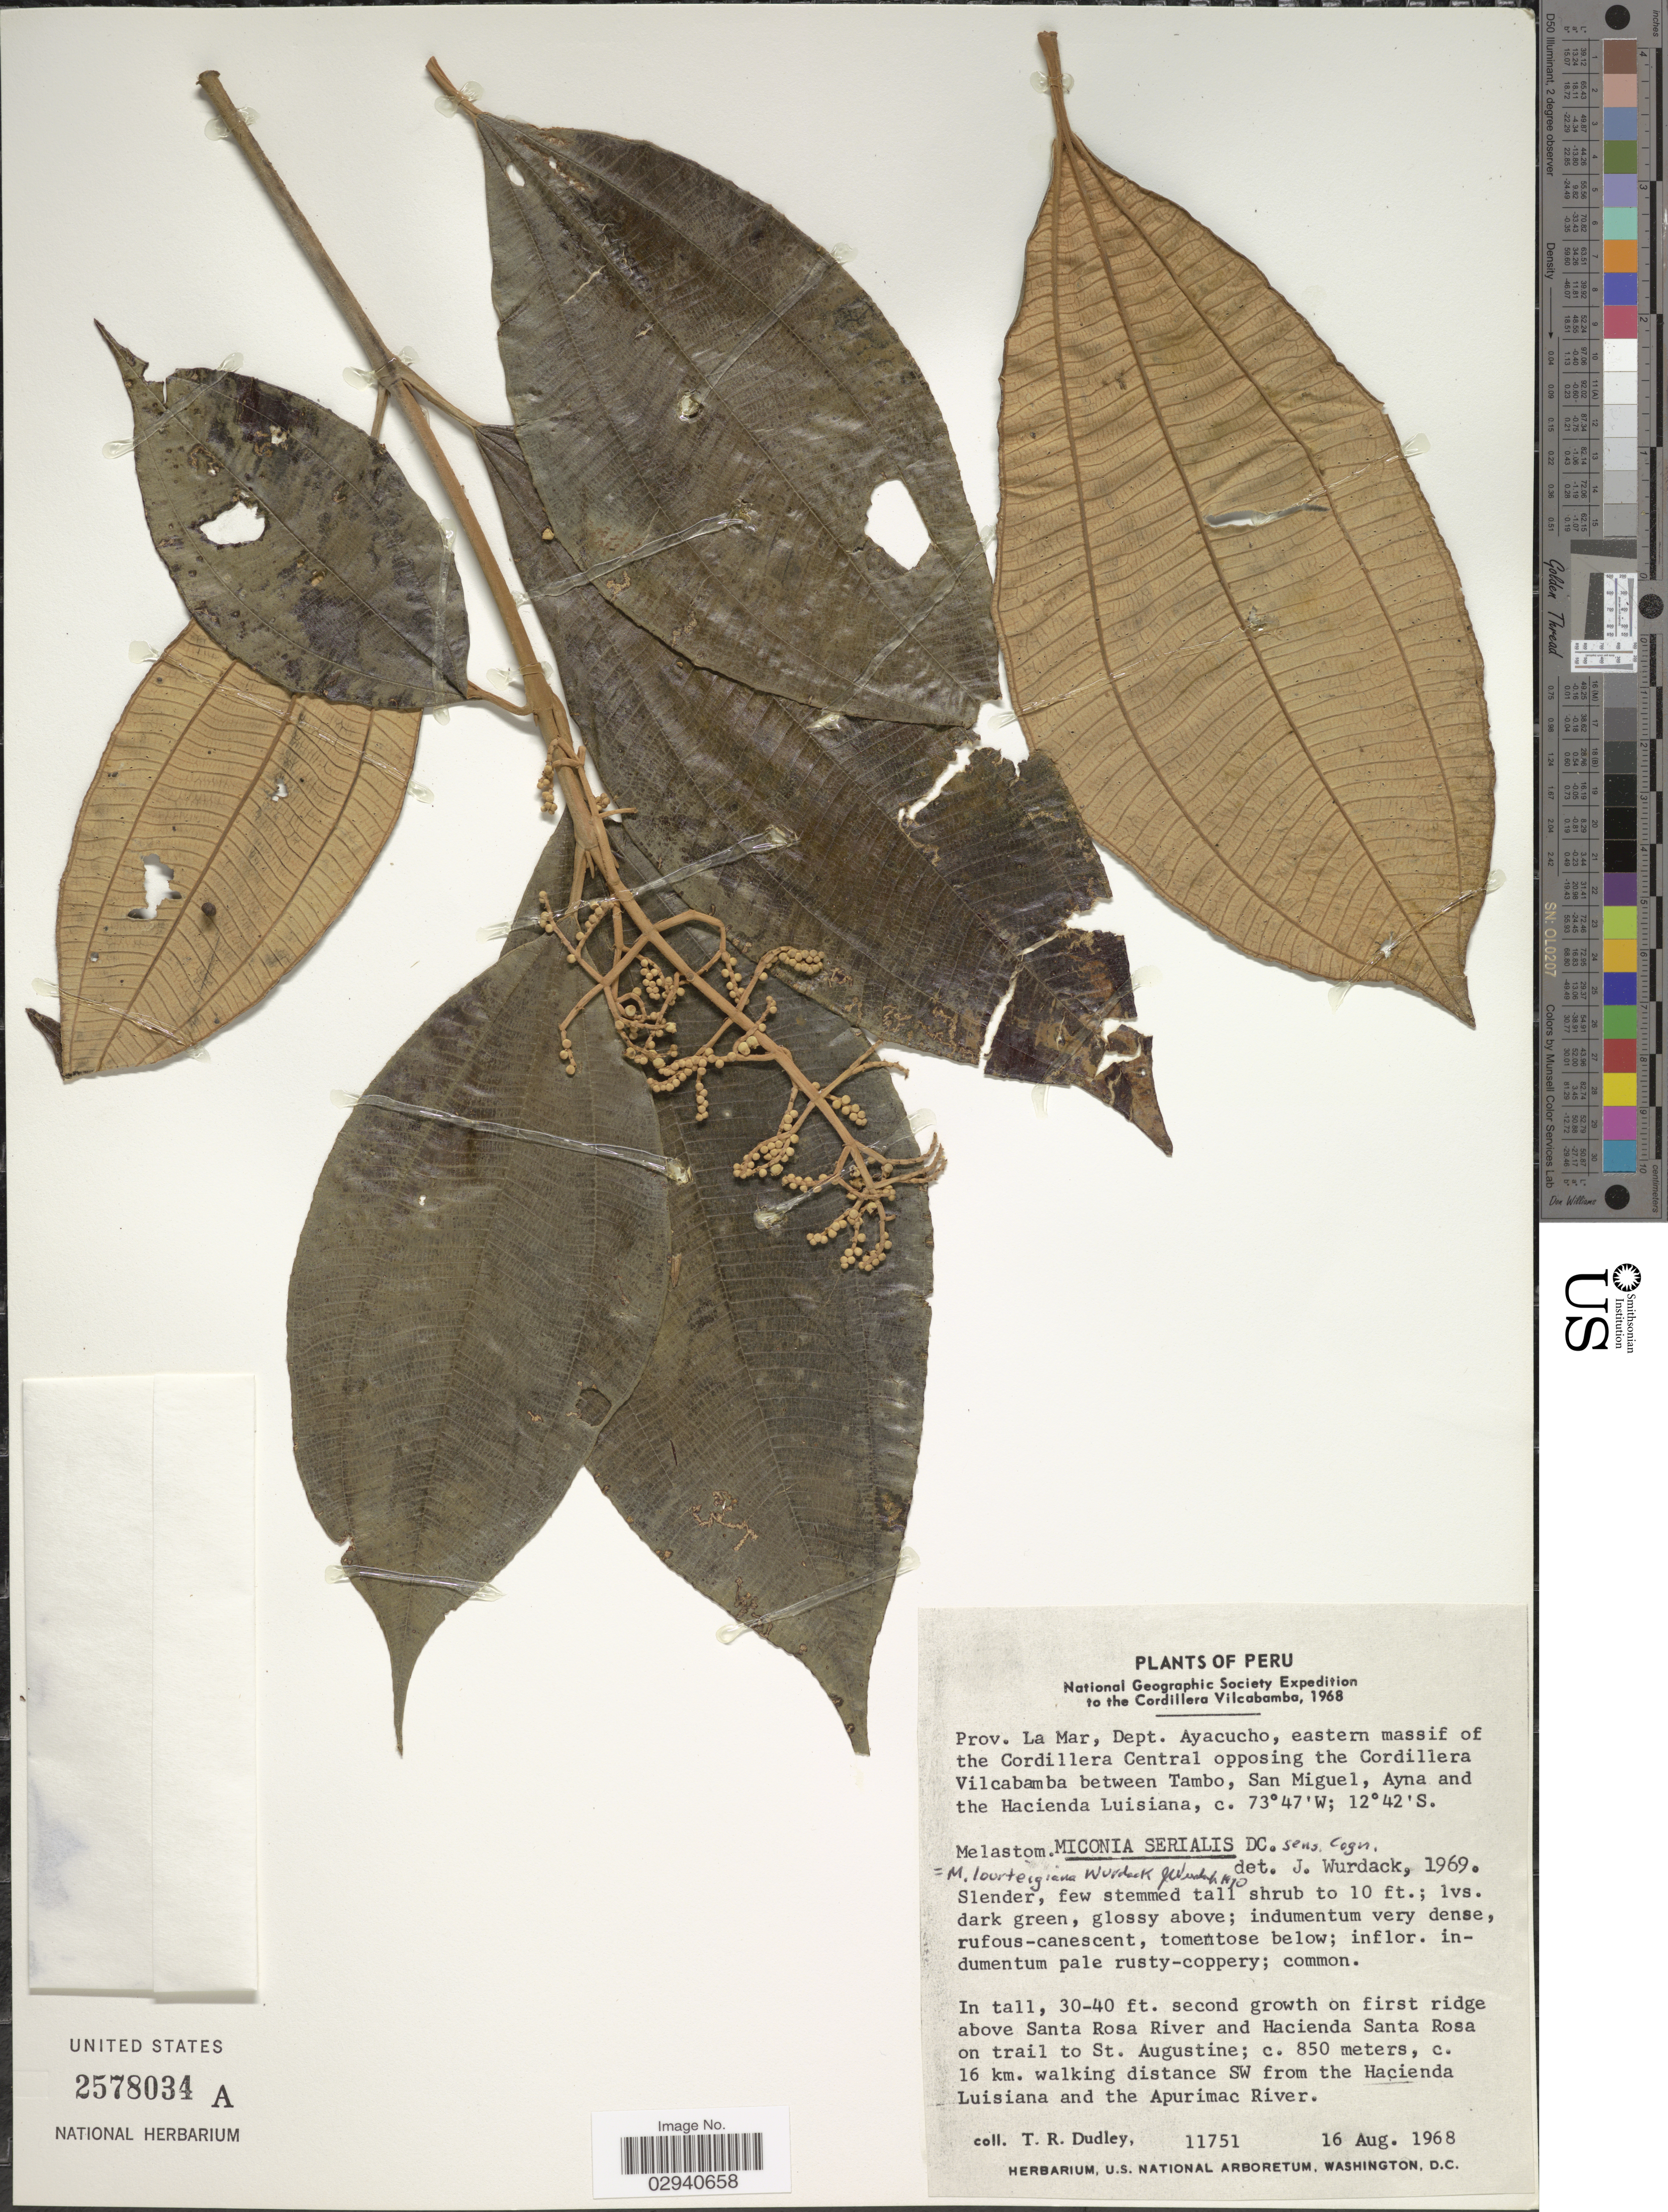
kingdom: Plantae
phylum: Tracheophyta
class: Magnoliopsida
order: Myrtales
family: Melastomataceae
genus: Miconia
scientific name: Miconia lourteigiana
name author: Wurdack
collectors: T. R. Dudley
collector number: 11751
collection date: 1968-08-16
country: Peru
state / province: Ayacucho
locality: Cordillera Vilcabamba. Prov. La Mar, Dept. Ayacucho, eastern massif of the Cordillera Central opposing the Cordillera Vilcabamba between Tambo, San Miguel, Ayna and the Hacienda Luisiana. First ridge above Santa Rosa river and Hacienda Santa Rosa on trail to St. Augustine. C. 16 km. walking distance SW from the Hacienda Luisiana and the Apurimac River.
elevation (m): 850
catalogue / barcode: US 2578034A